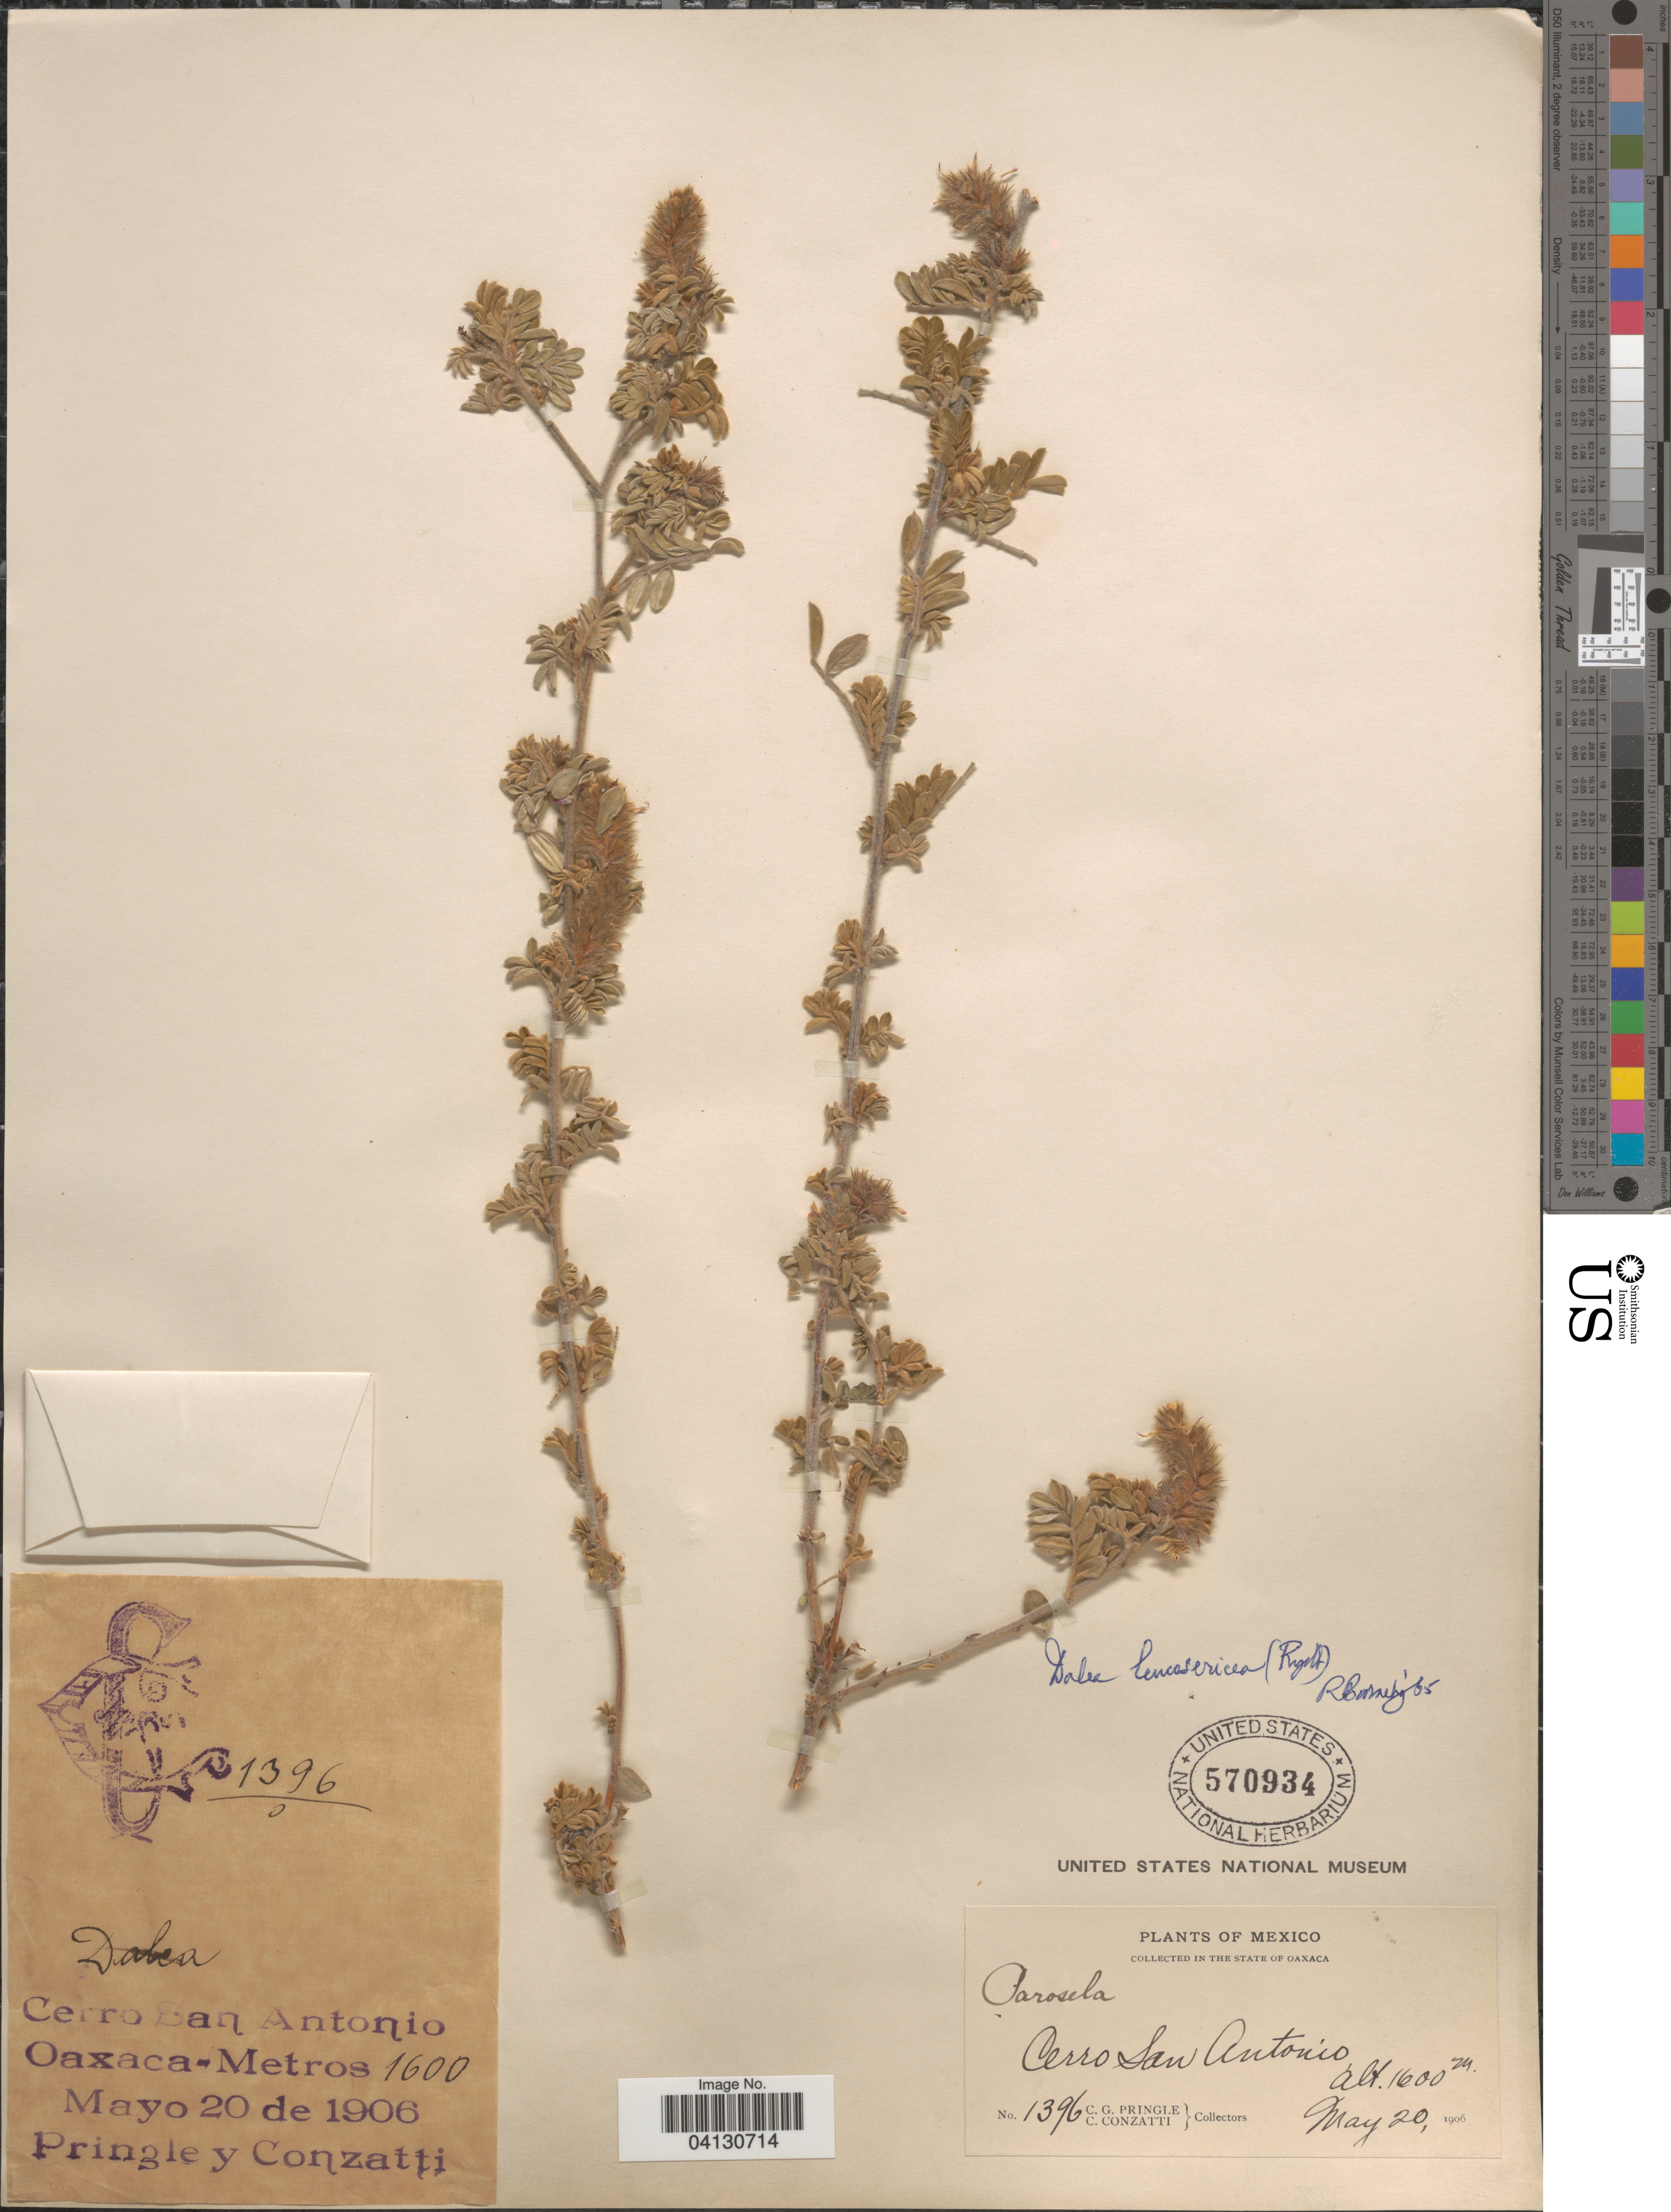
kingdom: Plantae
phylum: Tracheophyta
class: Magnoliopsida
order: Fabales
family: Fabaceae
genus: Dalea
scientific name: Dalea leucosericea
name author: (Rydb.) Standl. & Steyerm.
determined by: Barneby, Rupert C., (NY)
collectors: C. G. Pringle & C. Conzatti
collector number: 1396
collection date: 1906-05-20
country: Mexico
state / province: Oaxaca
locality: Cerro San Antonio.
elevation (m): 1600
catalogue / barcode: US 570934